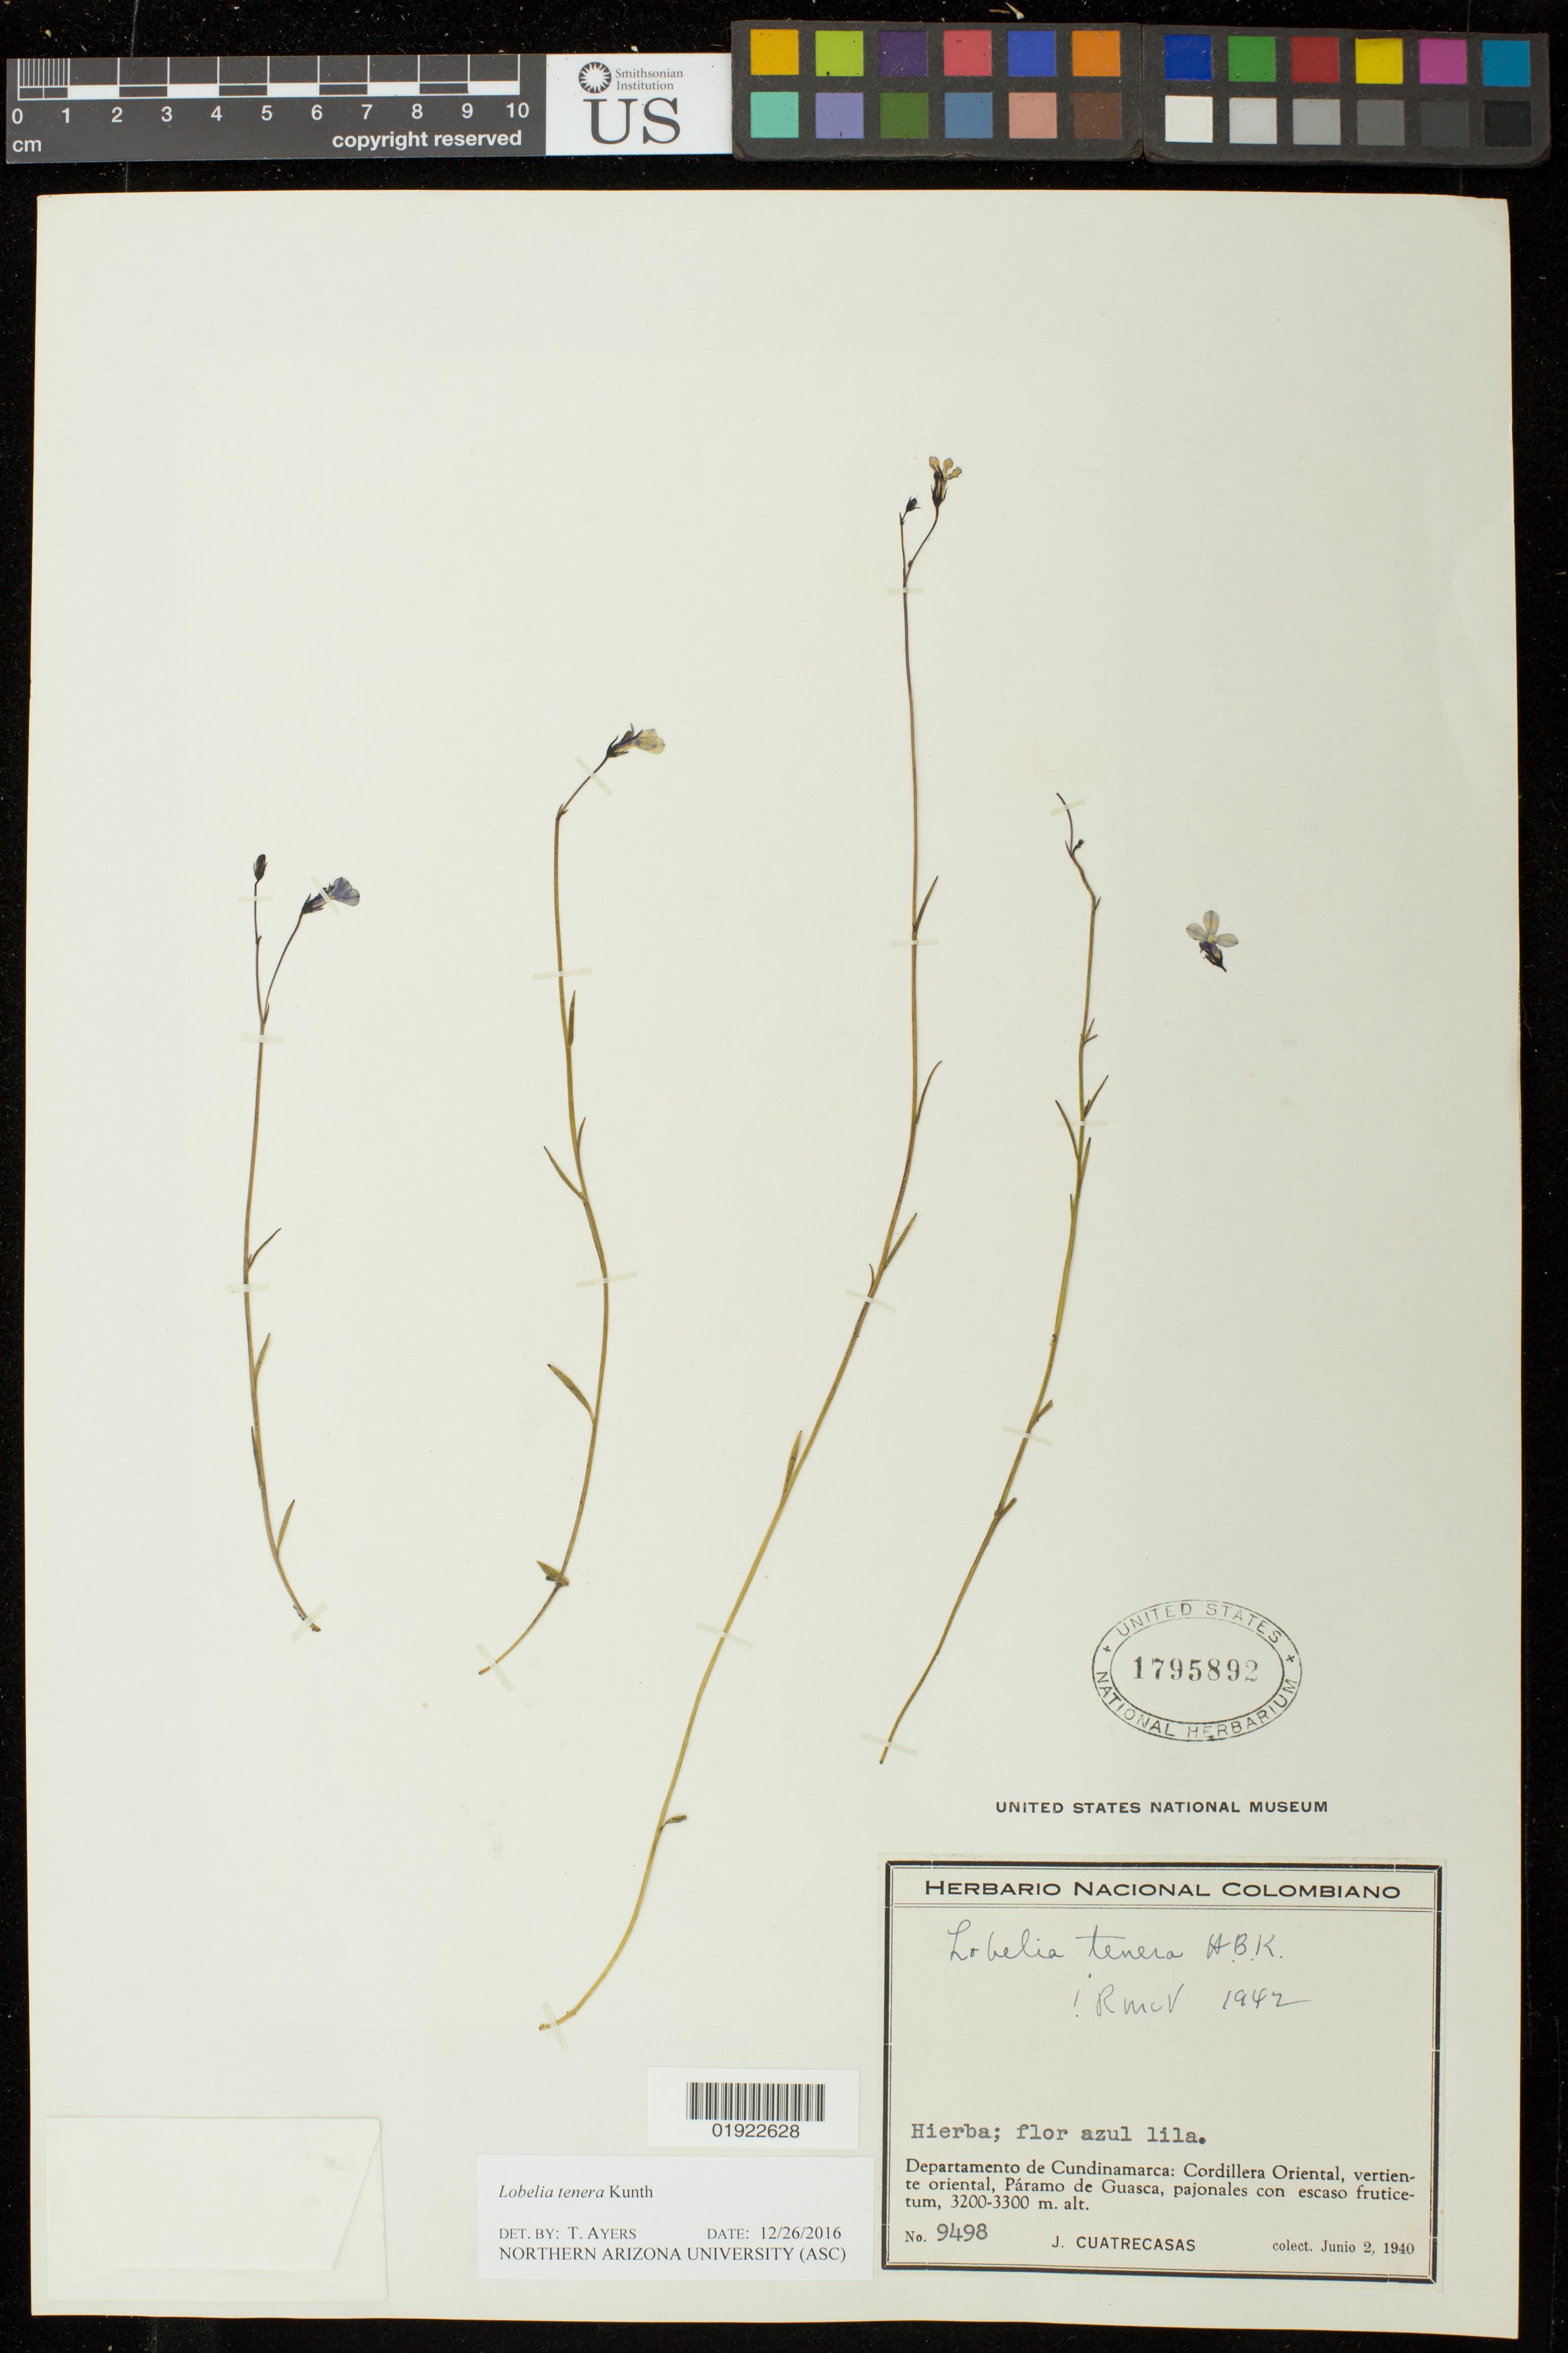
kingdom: Plantae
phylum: Tracheophyta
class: Magnoliopsida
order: Asterales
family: Campanulaceae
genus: Lobelia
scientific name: Lobelia tenera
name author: Kunth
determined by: Ayers, Tina J.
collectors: Díaz, S. (Determiner), Cuatrecasas, J. (Determiner)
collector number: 9498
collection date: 1940-06-02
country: Colombia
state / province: Cundinamarca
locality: Cordillera Oriental, vertiente orieintal, Paramo de Guasca.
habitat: Pajonales con escaso fruticetum.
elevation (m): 3200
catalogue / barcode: US 1795892